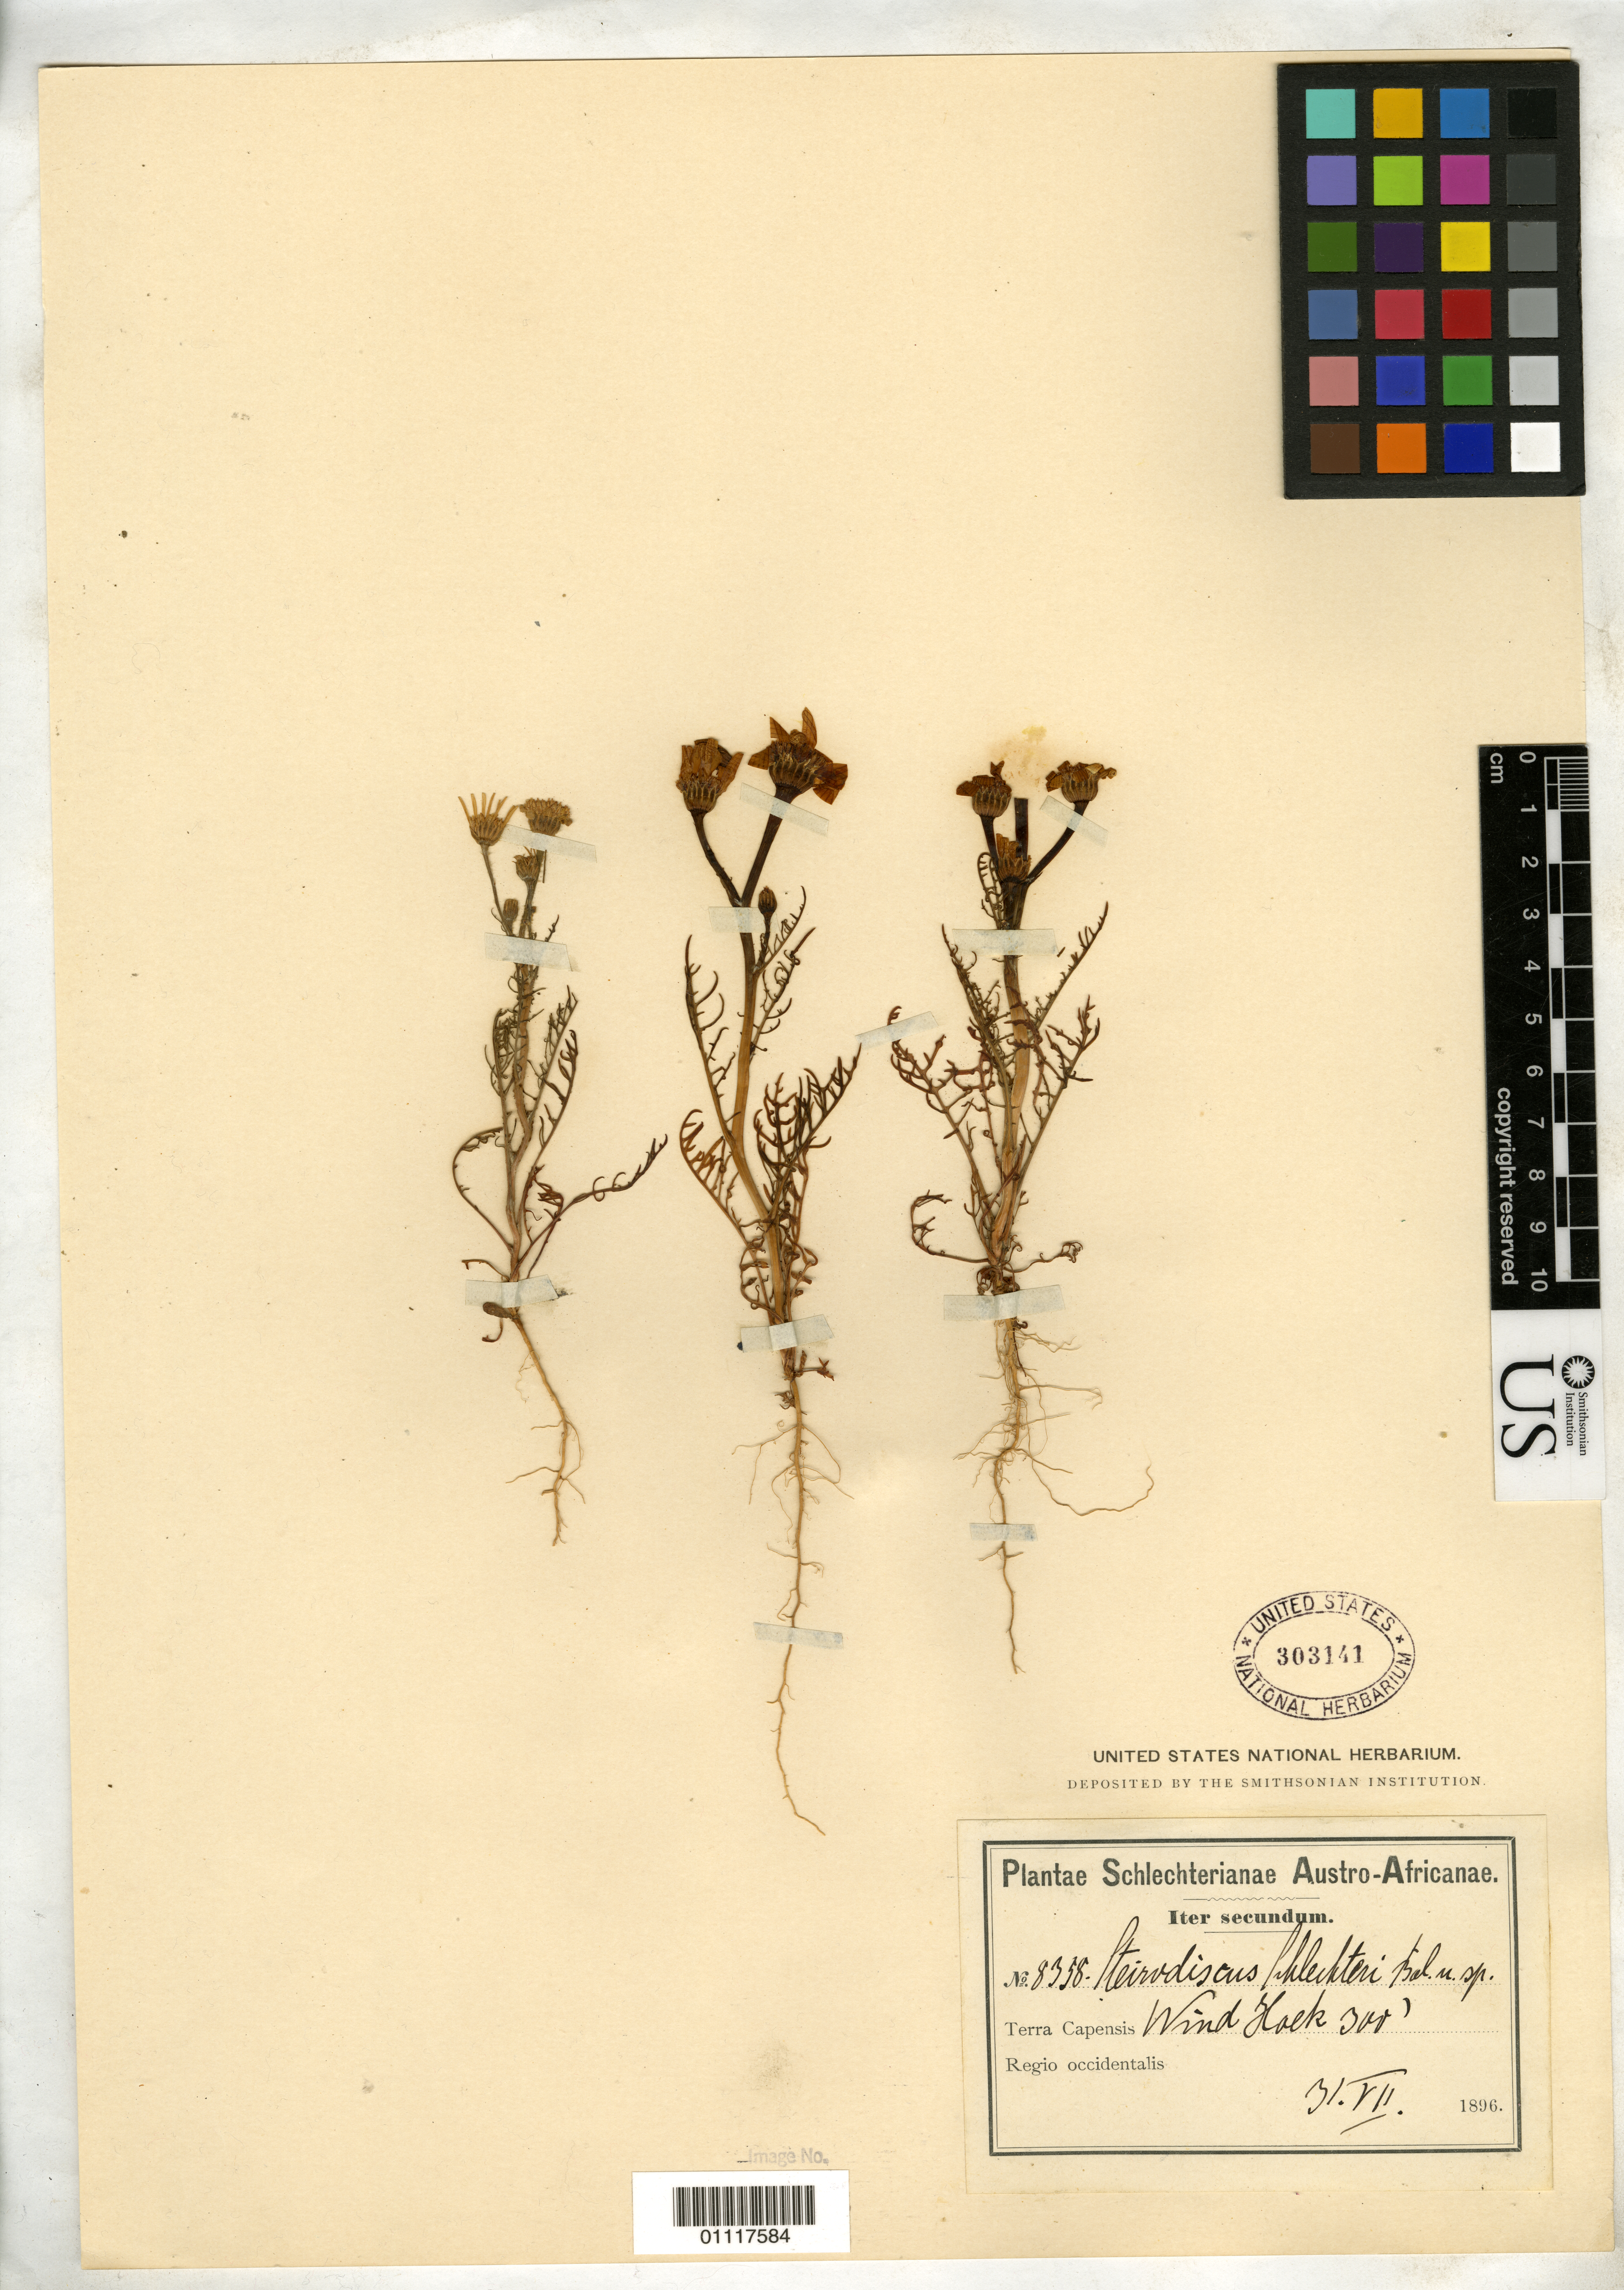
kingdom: Plantae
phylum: Tracheophyta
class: Magnoliopsida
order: Asterales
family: Asteraceae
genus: Steirodiscus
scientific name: Steirodiscus schlechteri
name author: Bolus ex Schltr.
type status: Type Collection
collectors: F. R. R. Schlechter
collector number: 8338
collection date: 1896-07-31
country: Namibia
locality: Wind Hoek, 300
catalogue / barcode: US 303141